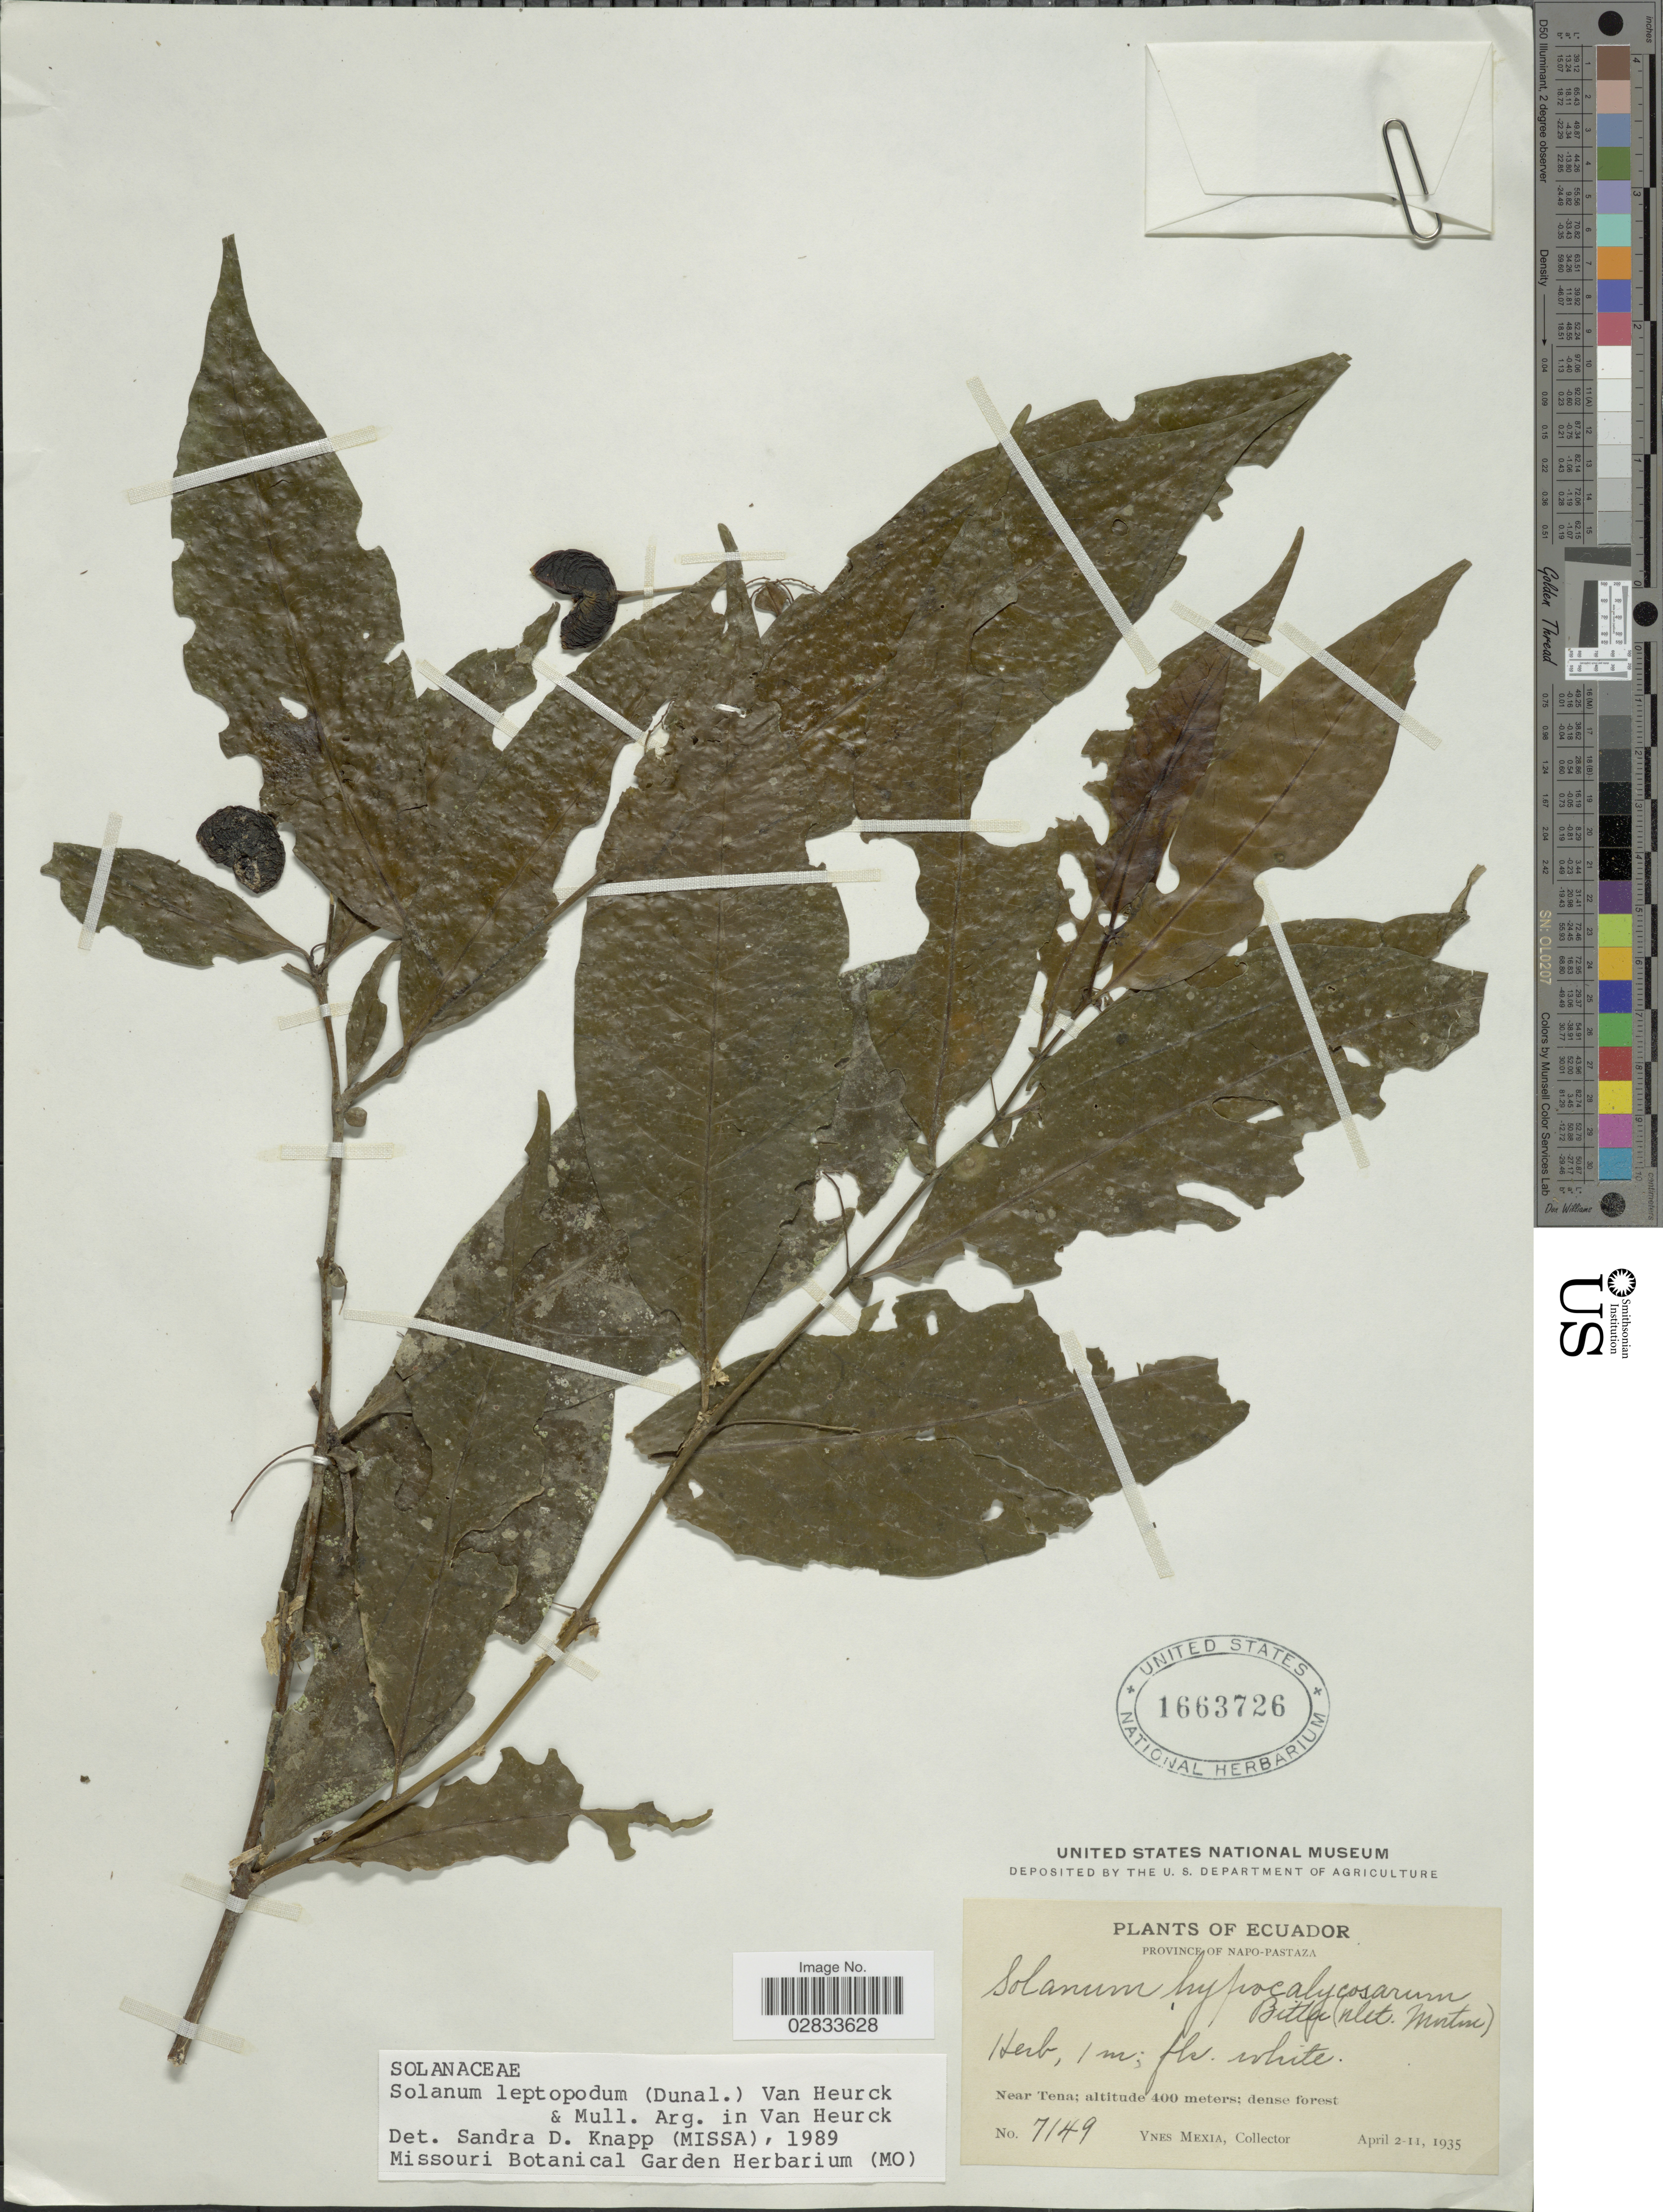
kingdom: Plantae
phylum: Tracheophyta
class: Magnoliopsida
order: Solanales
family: Solanaceae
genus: Solanum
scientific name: Solanum leptopodum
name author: Van Heurck & Müll. Arg.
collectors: Y. Mexia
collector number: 7149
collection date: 1935-04-02/1935-04-11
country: Ecuador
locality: Province of Napo-Pastaza. Near Tena.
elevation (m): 400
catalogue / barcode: US 1663726